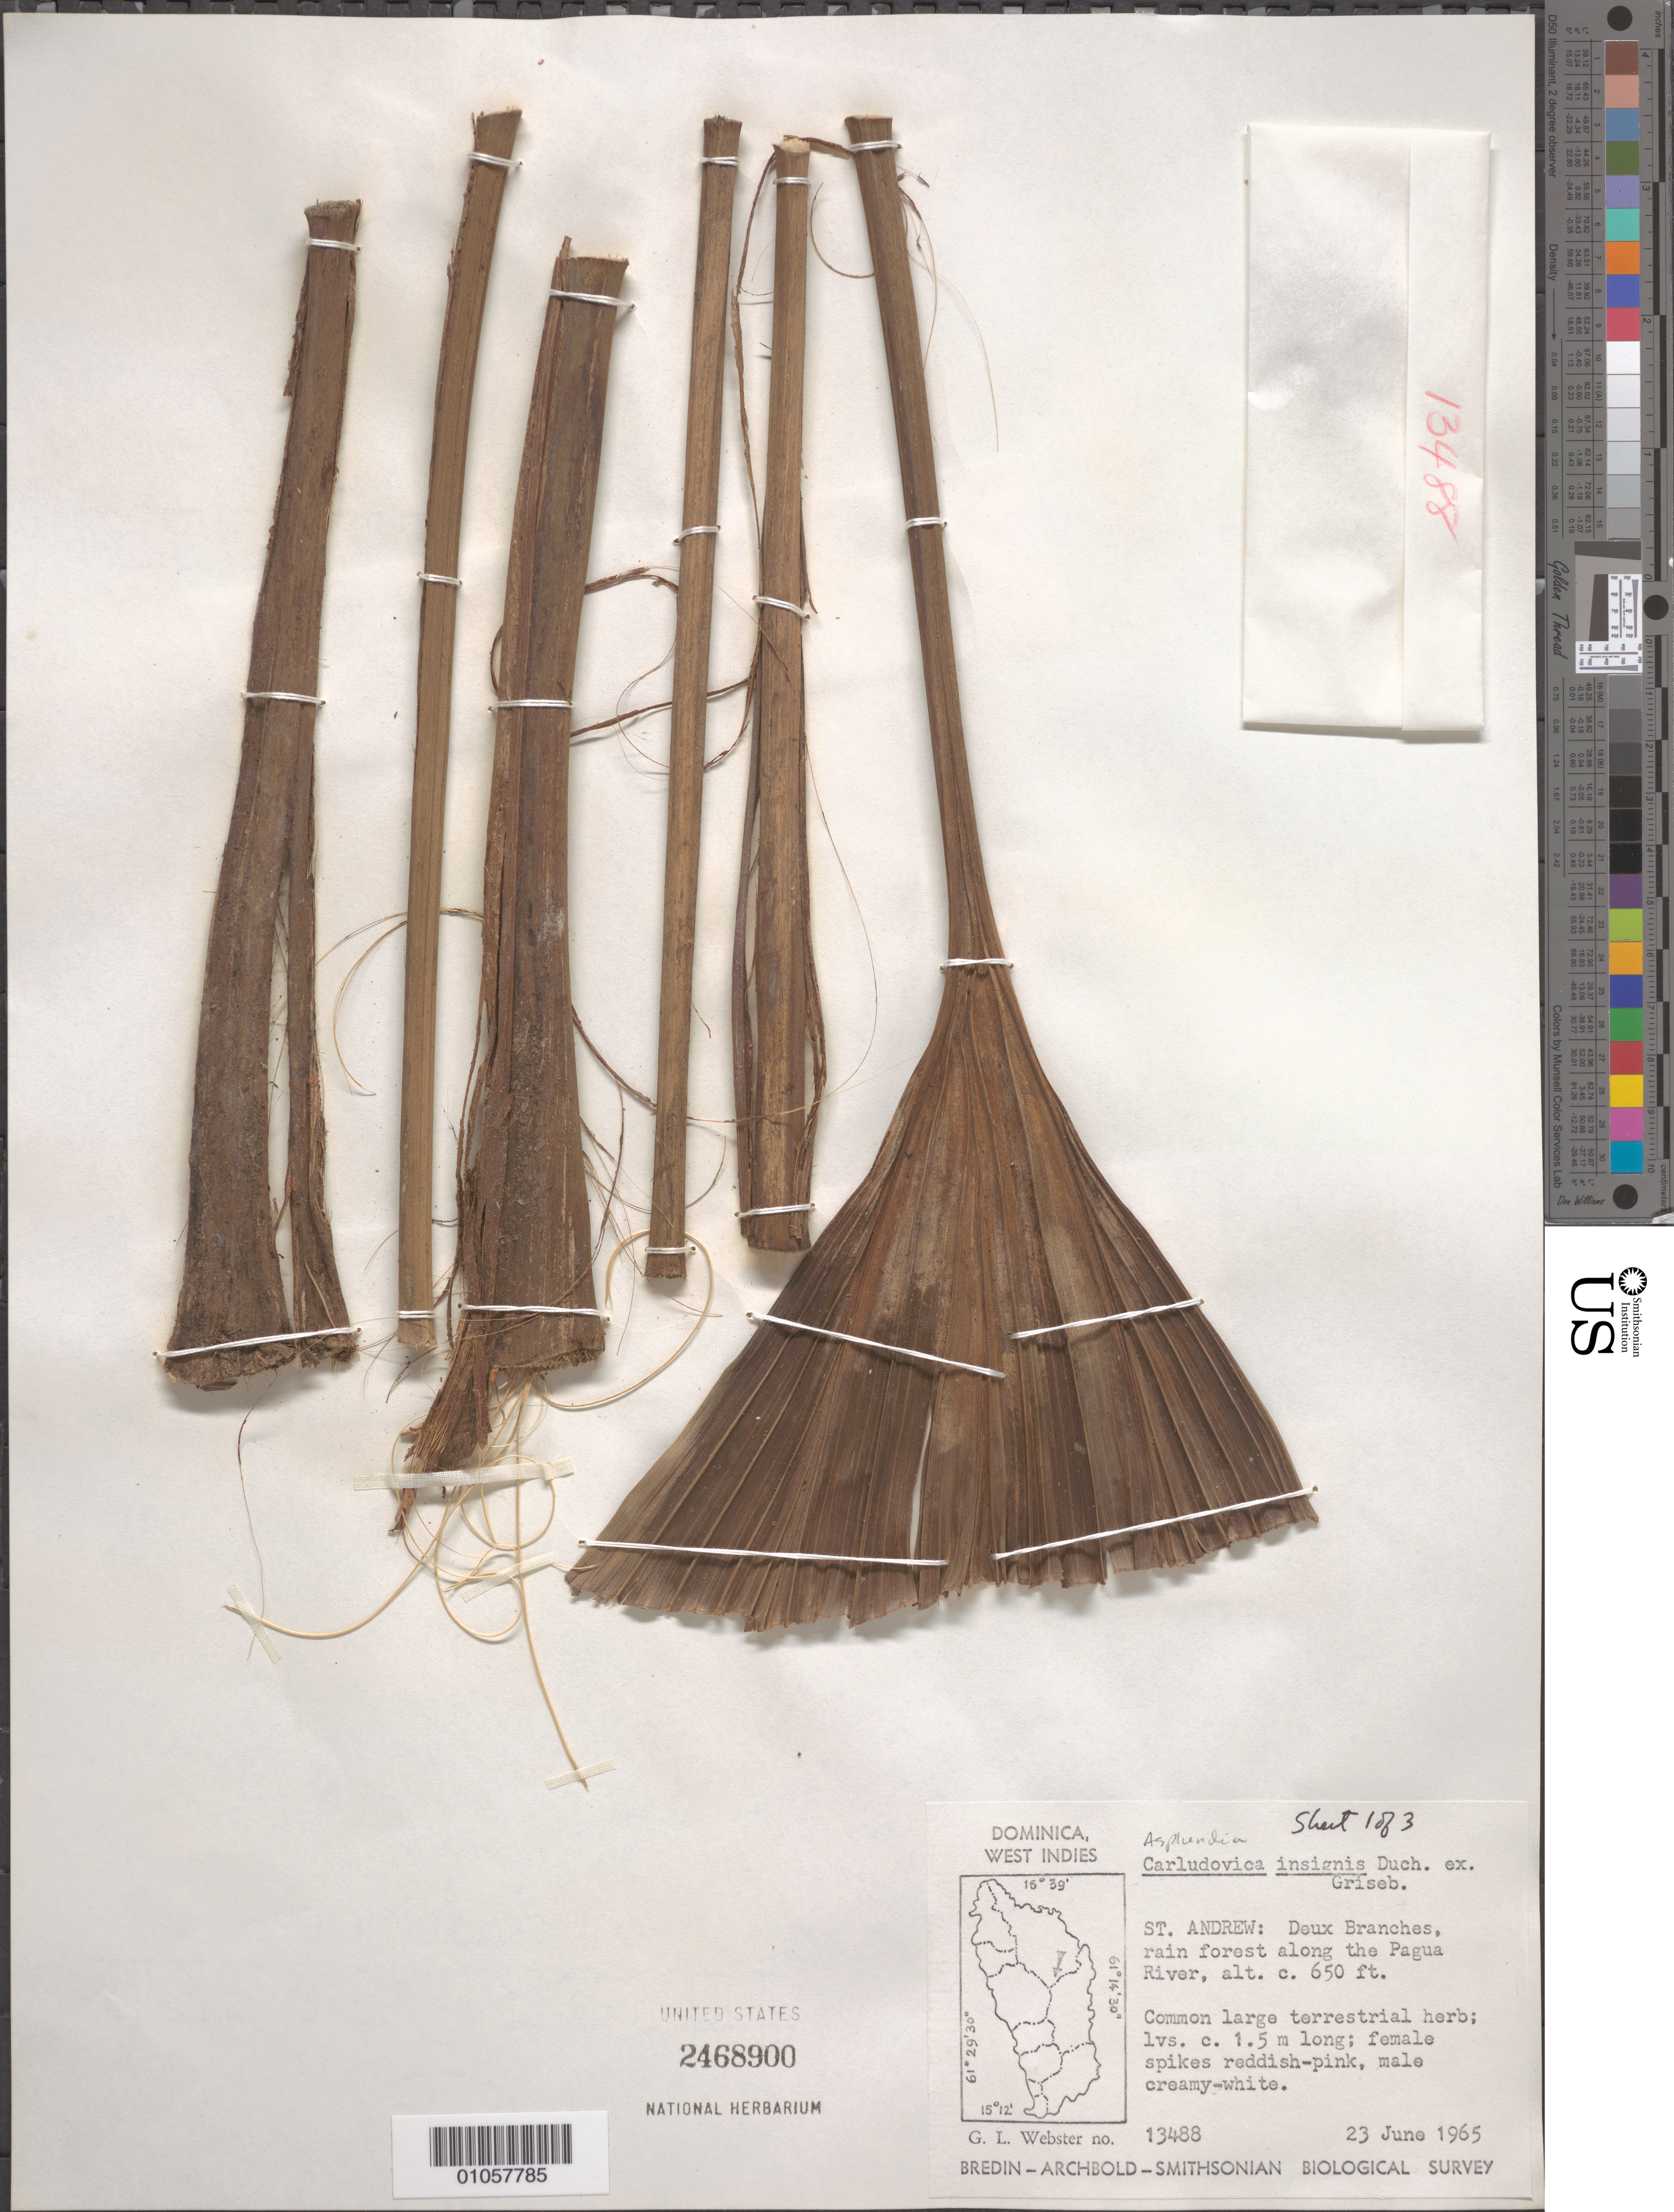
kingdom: Plantae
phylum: Tracheophyta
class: Liliopsida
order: Pandanales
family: Cyclanthaceae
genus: Asplundia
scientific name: Asplundia insignis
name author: (Duchass. ex Griseb.) Harling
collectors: G. L. Webster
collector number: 13488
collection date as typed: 23 Jun 1965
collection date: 1965-06-23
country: Dominica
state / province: St. Andrew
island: Dominica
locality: Deux Branches, along the Pagua River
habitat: Rainforest along river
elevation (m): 198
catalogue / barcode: US 2468900